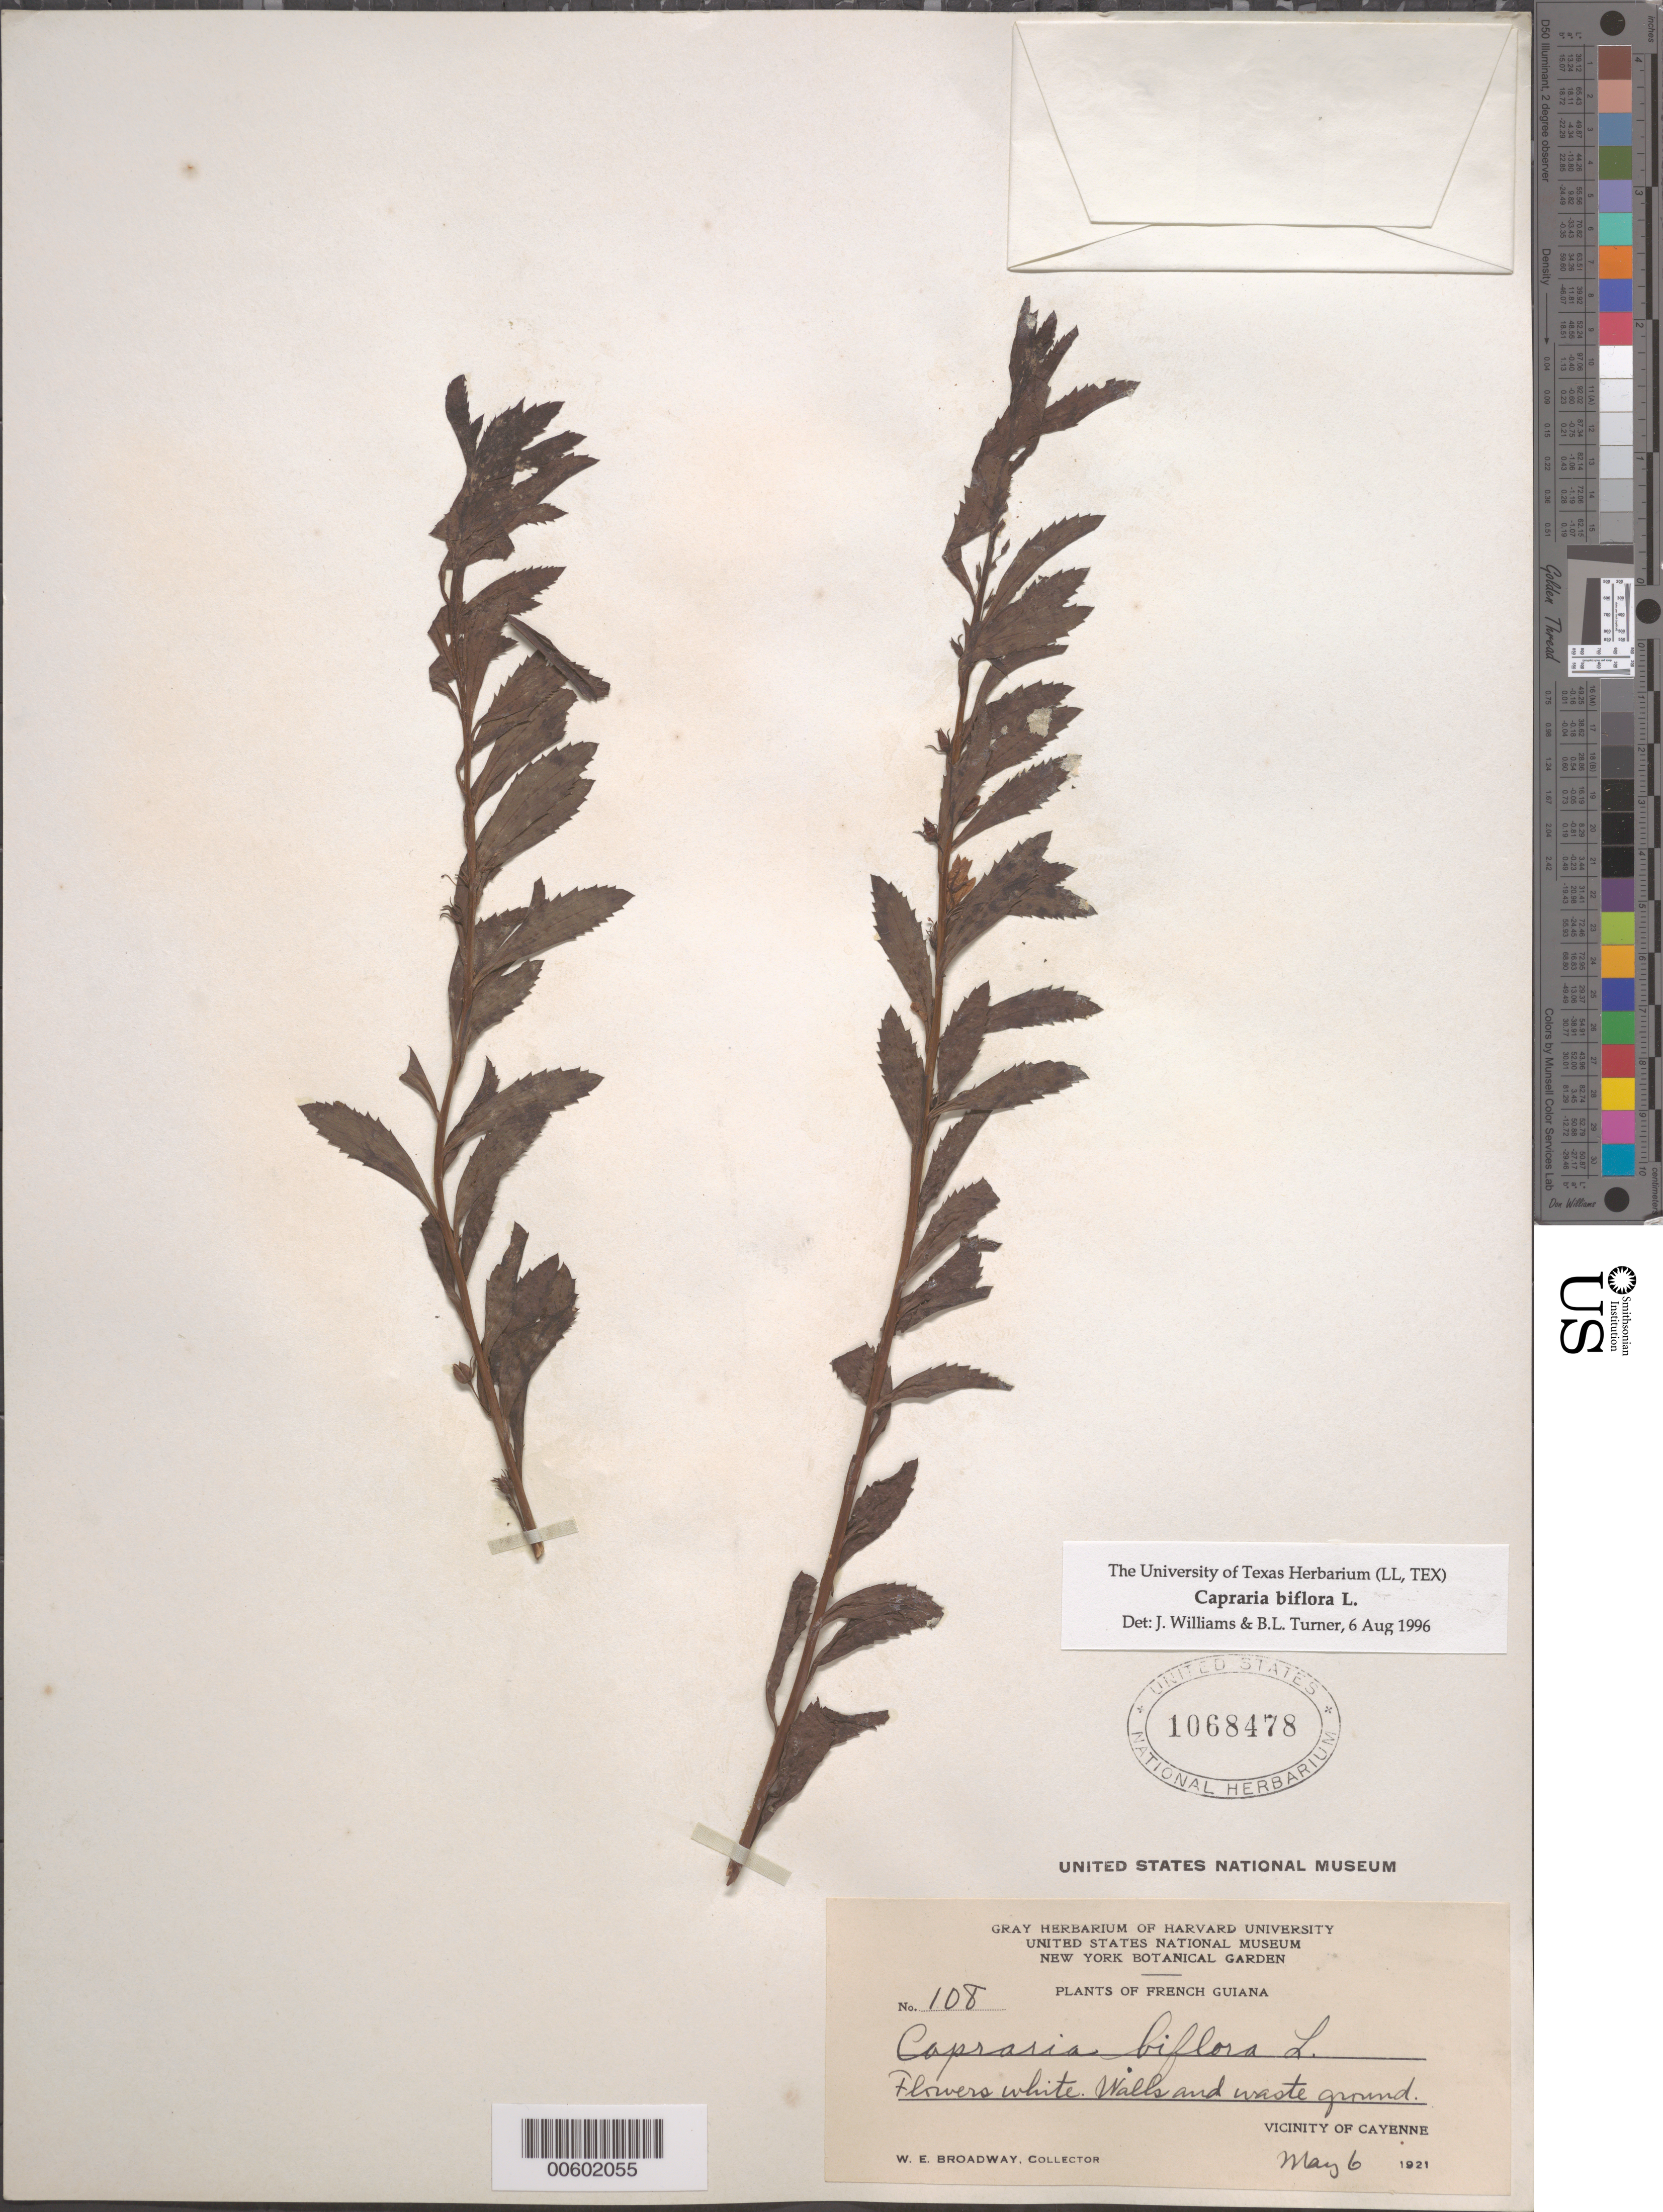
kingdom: Plantae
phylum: Tracheophyta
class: Magnoliopsida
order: Lamiales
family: Scrophulariaceae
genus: Capraria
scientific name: Capraria biflora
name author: L.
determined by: Williams, J.; Turner, B. L.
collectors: W. E. Broadway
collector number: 108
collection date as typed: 6-May-21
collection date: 1921-05-06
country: French Guiana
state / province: Cayenne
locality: Cayenne, vic.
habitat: Walls & waste ground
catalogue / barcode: US 1068478